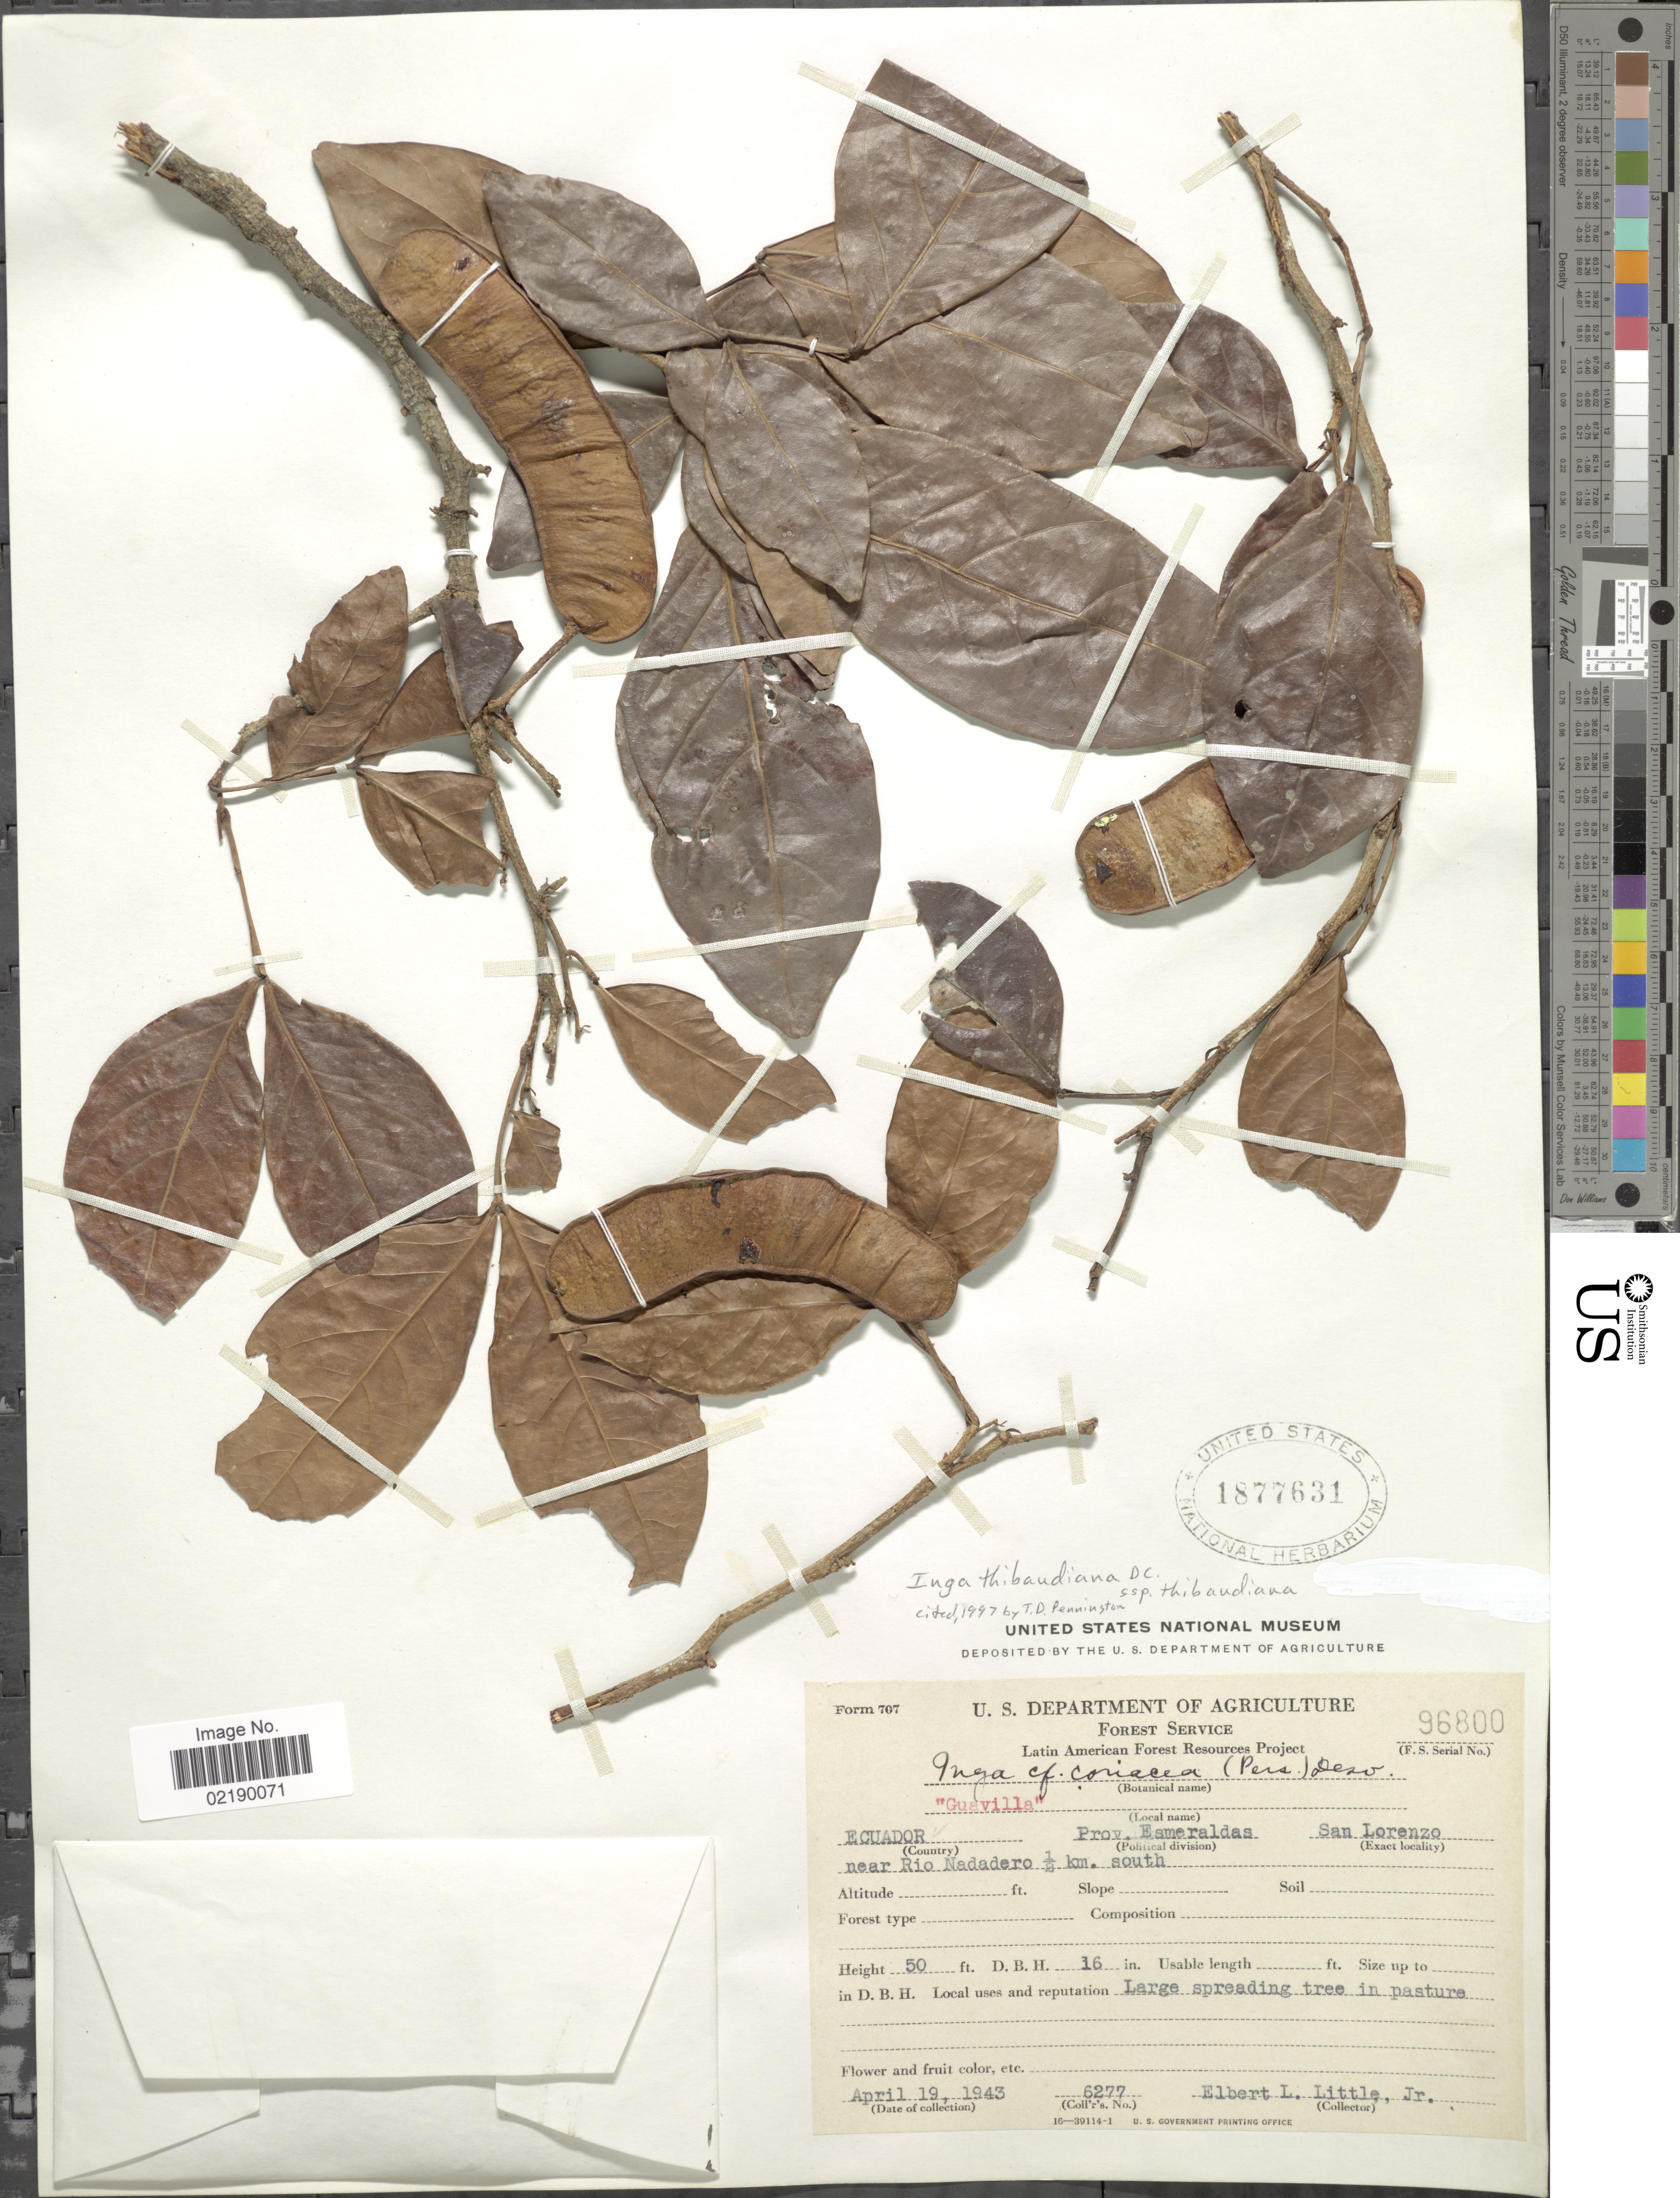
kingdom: Plantae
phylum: Tracheophyta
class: Magnoliopsida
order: Fabales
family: Fabaceae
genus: Inga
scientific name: Inga thibaudiana subsp. thibaudiana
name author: DC.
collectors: E. L. Little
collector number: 6277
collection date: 1943-04-19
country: Ecuador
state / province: Esmeraldas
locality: San Lorenzo, near Rio Nadadero ½ km, south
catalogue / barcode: US 1877631